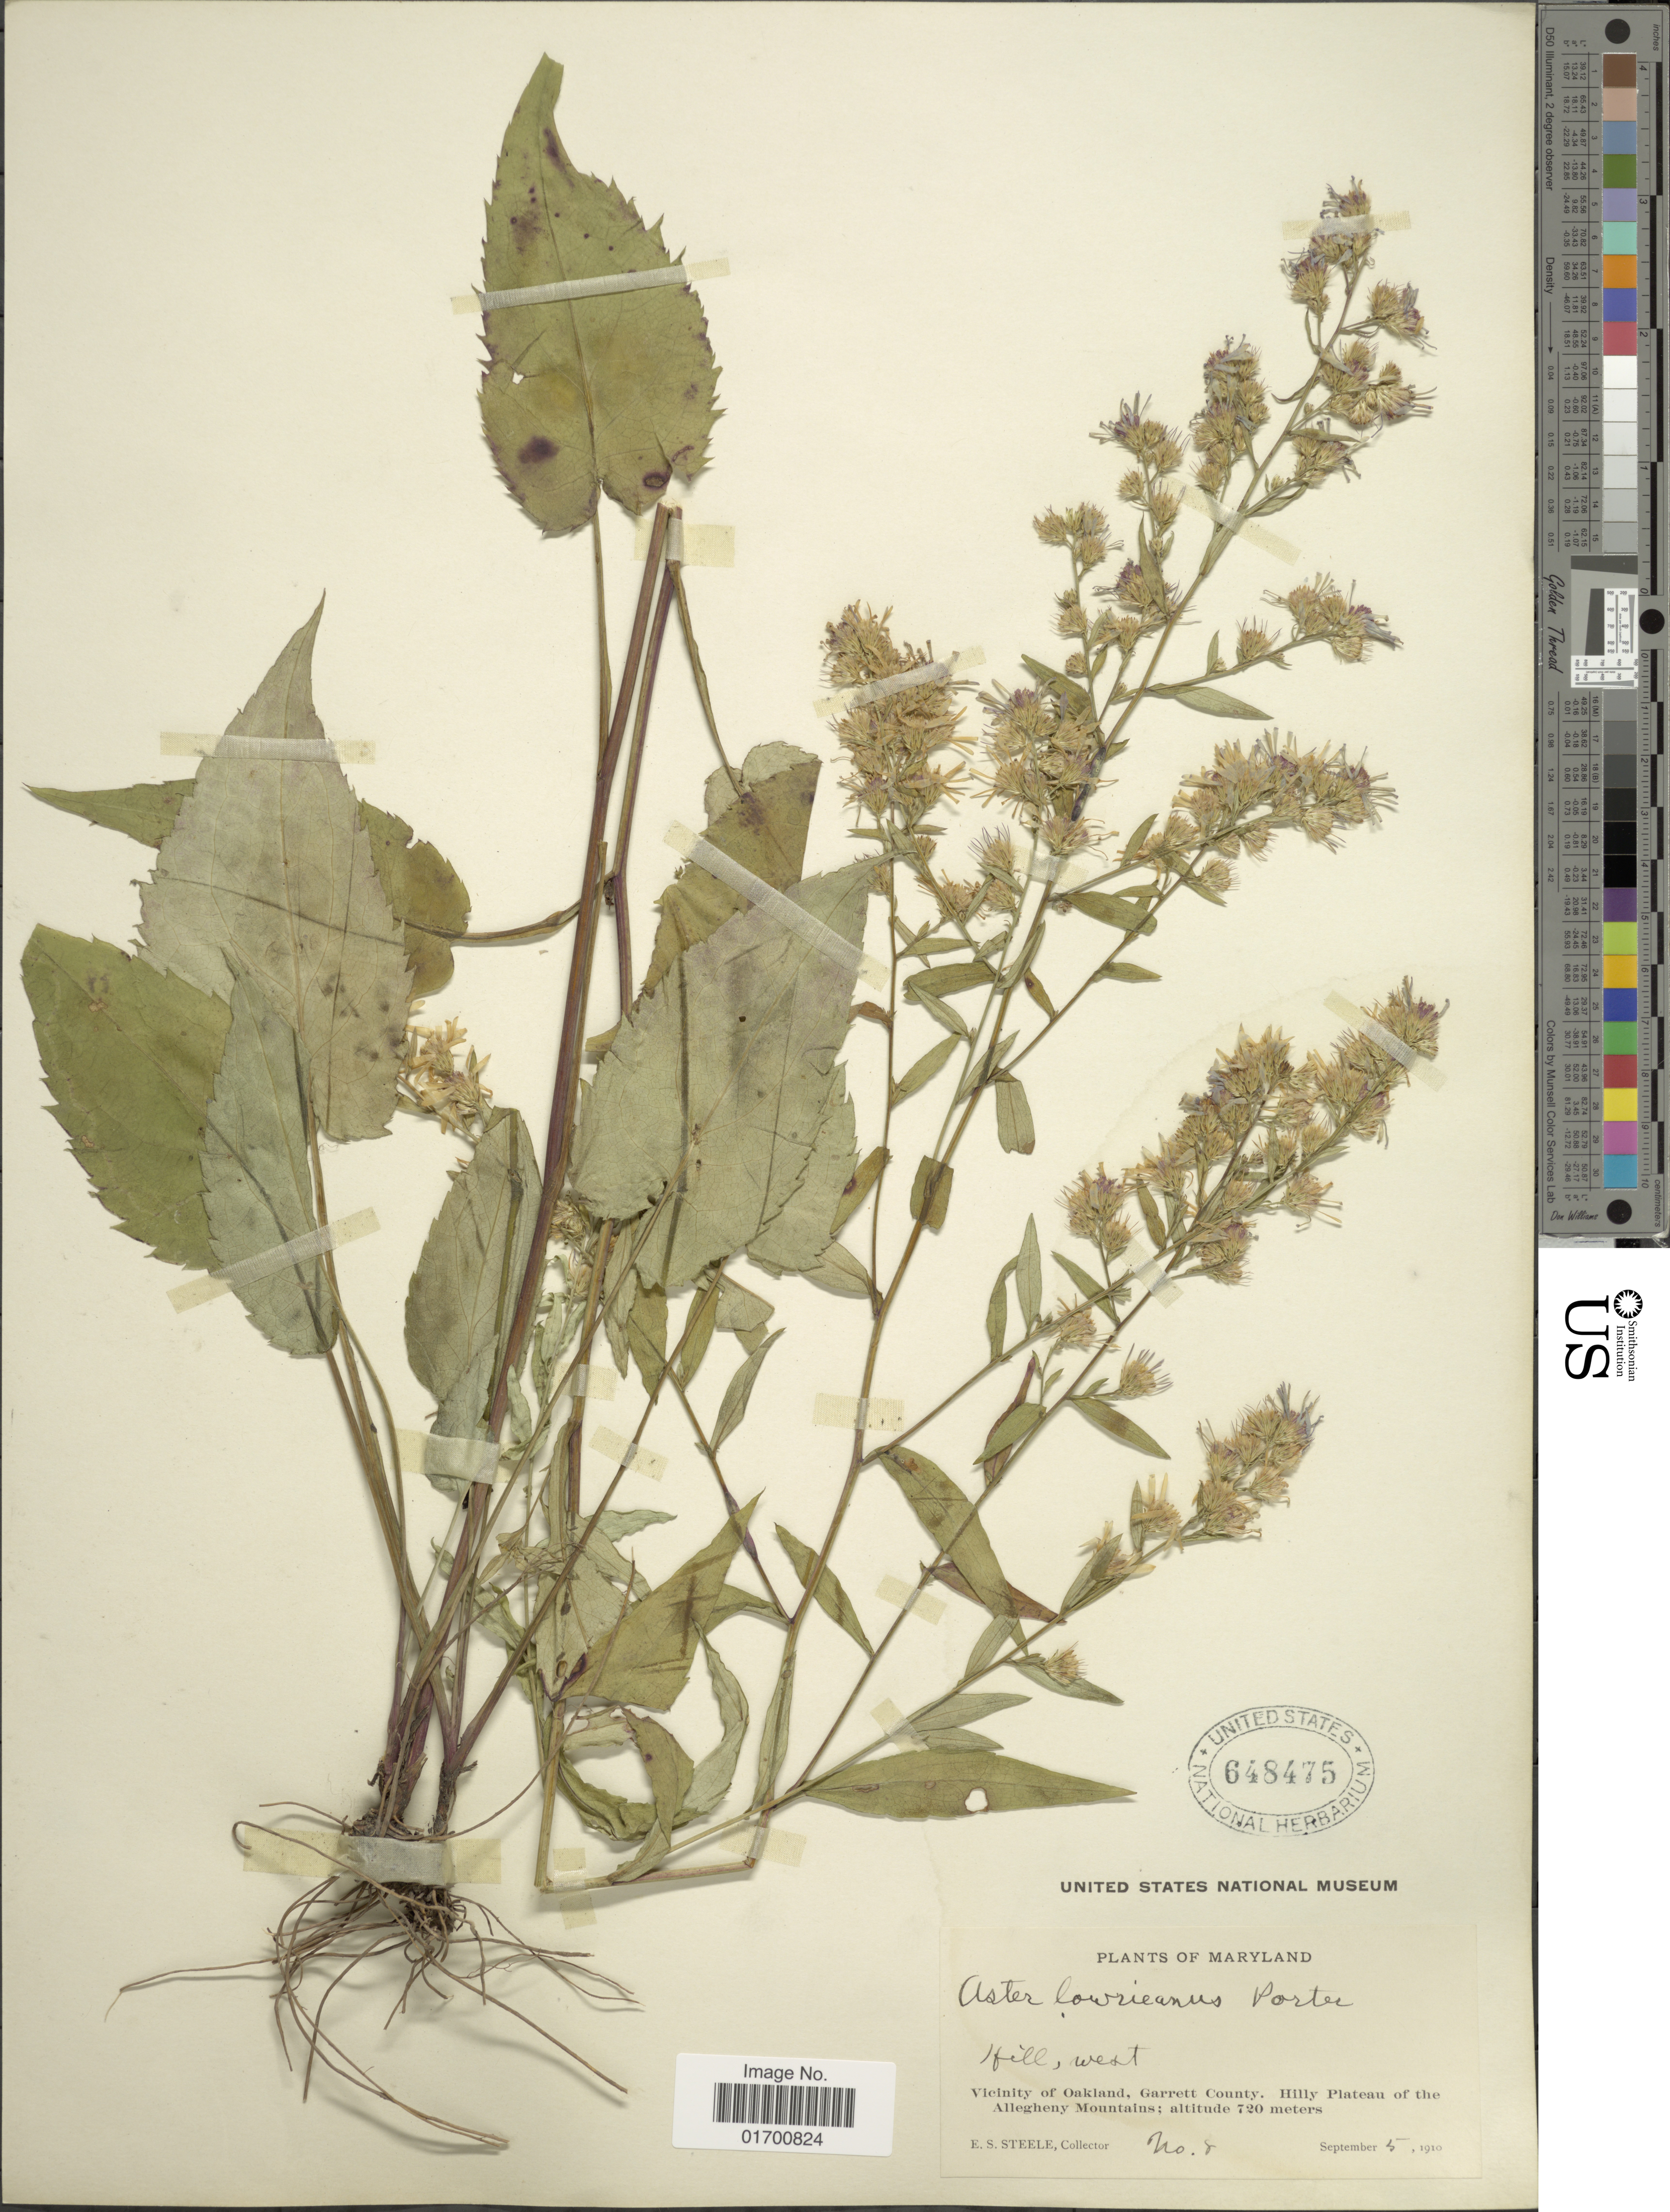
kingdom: Plantae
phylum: Tracheophyta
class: Magnoliopsida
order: Asterales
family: Asteraceae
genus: Symphyotrichum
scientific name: Symphyotrichum lowrieanum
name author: (Porter) G.L. Nesom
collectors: E. Steele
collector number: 8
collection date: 1910-09-05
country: United States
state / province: Maryland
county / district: Garrett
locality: Hill, west, Vicinity of Oakland, Garrett County, Hilly Plateau of the Allegheny Mountains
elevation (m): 720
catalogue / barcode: US 648475